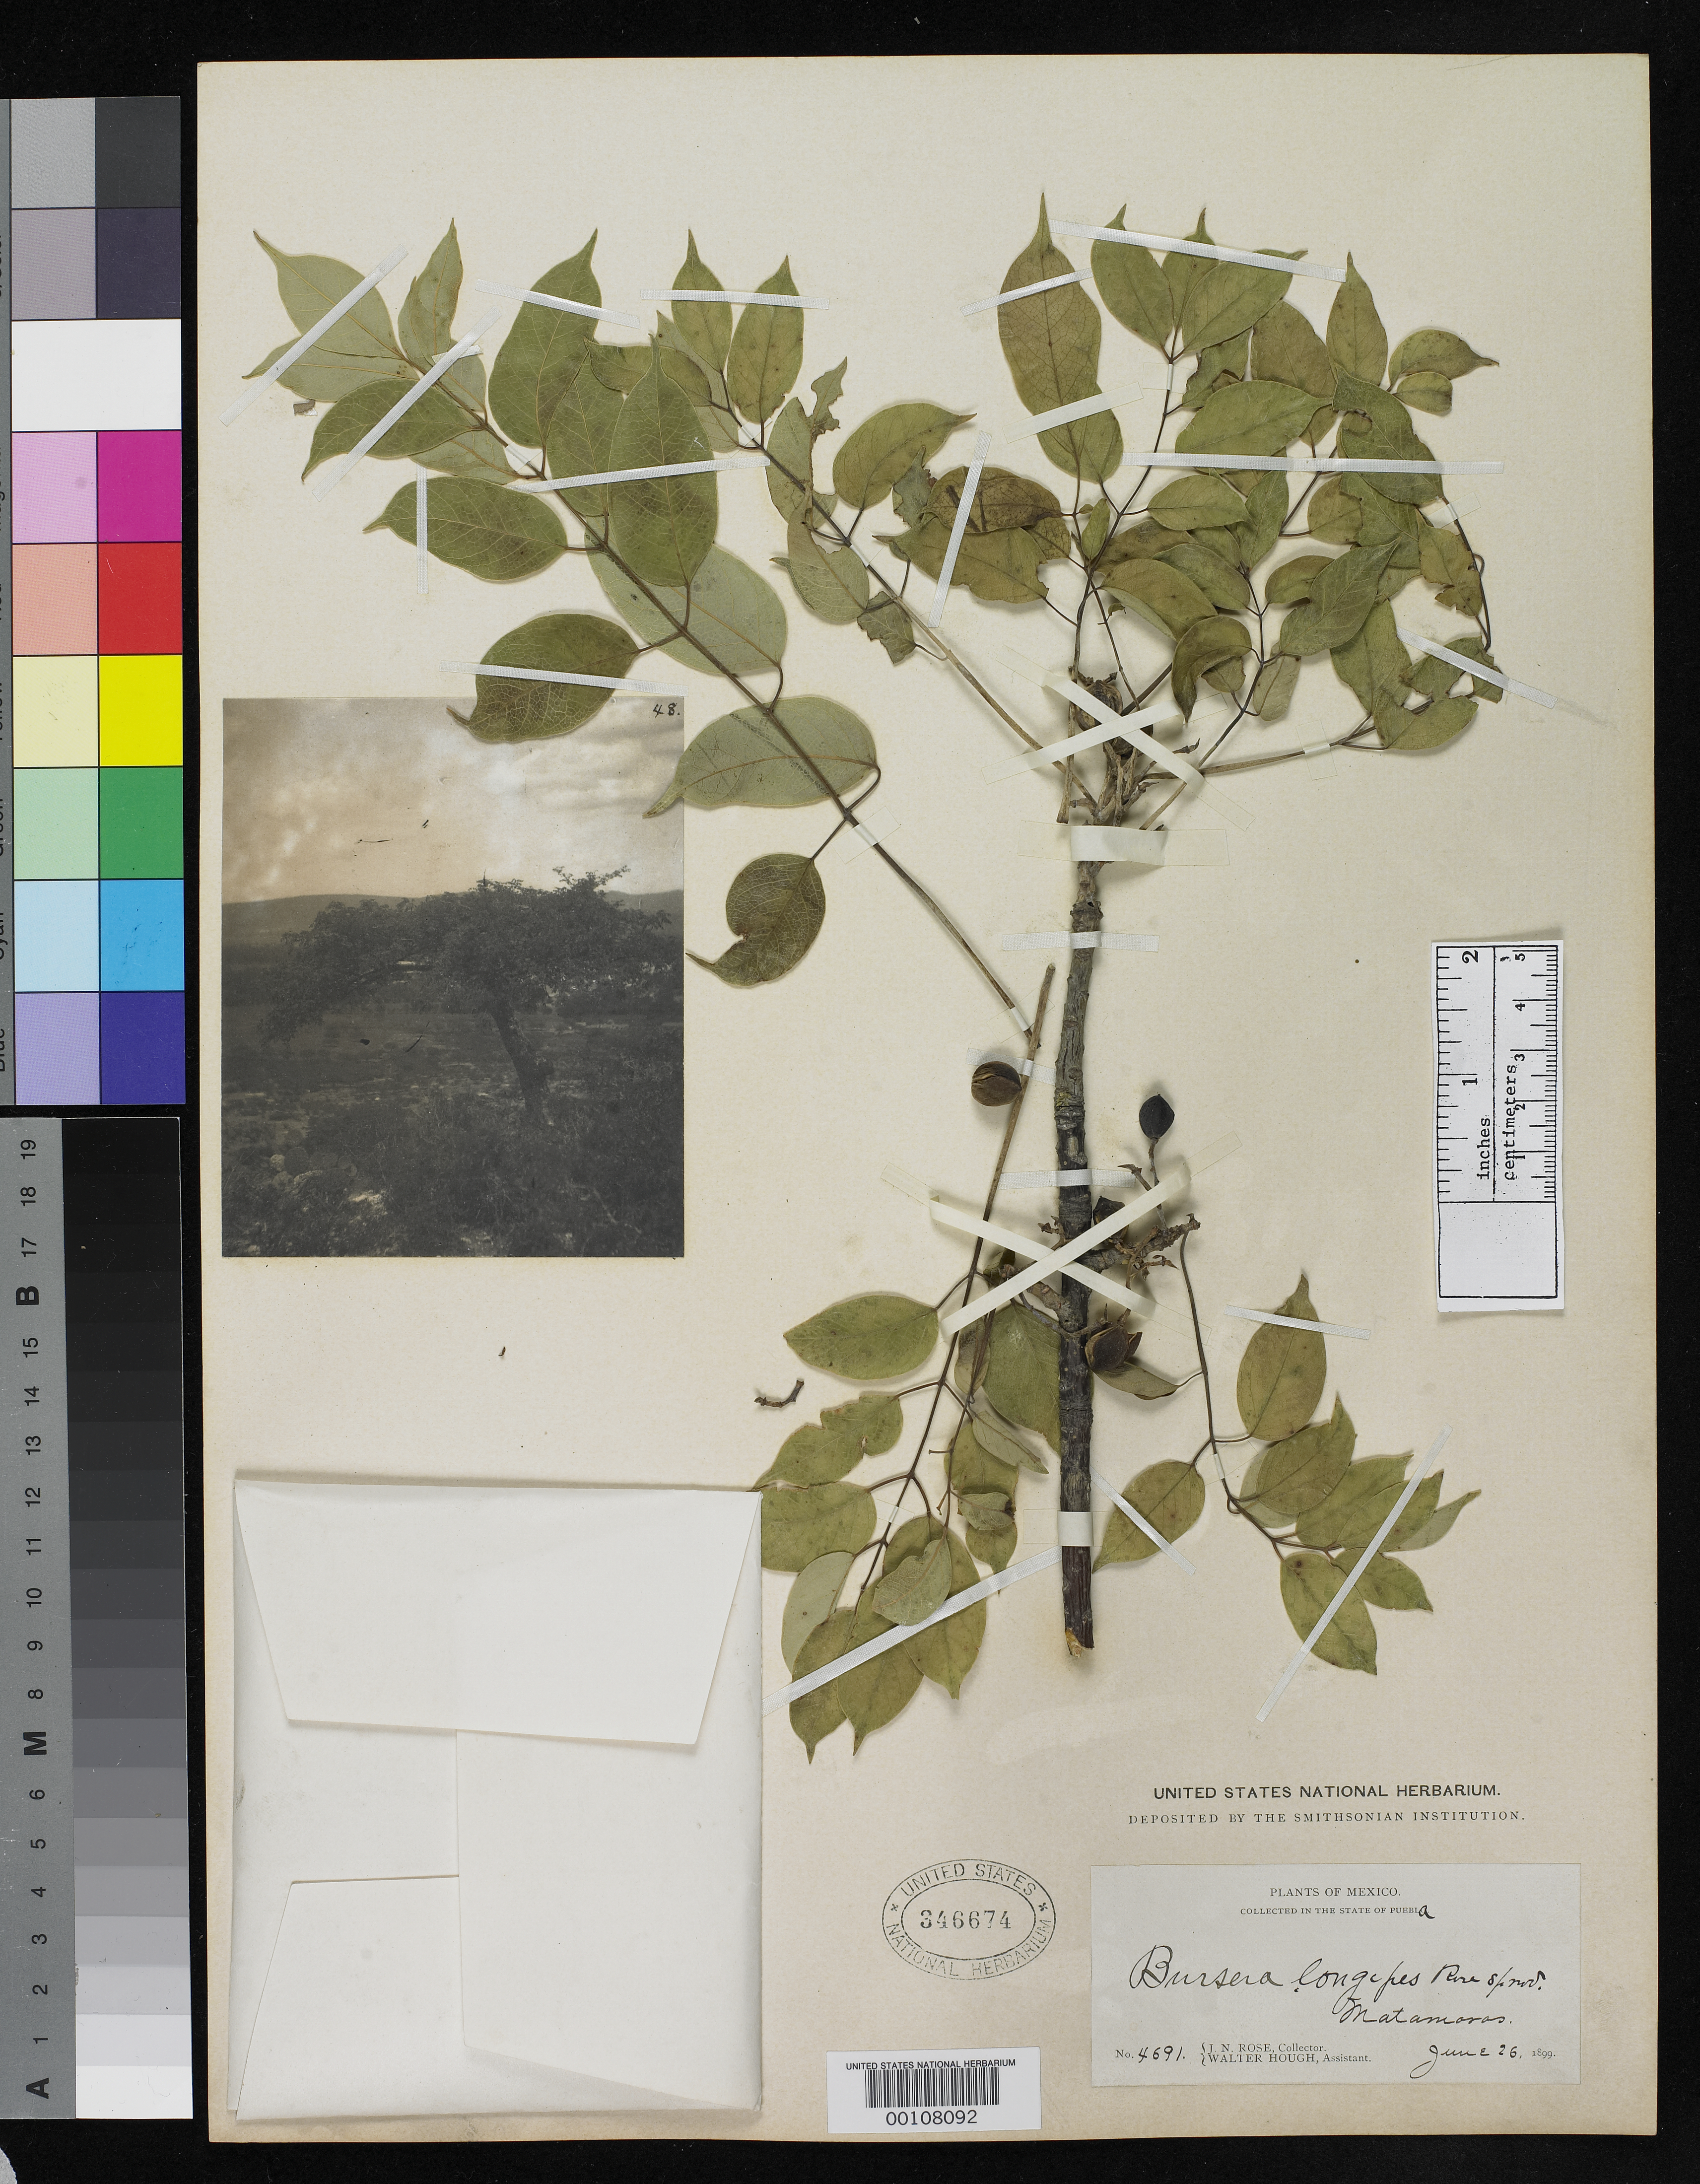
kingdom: Plantae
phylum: Tracheophyta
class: Magnoliopsida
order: Sapindales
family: Burseraceae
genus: Terebinthus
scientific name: Terebinthus longipes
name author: Rose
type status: Holotype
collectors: J. N. Rose & W. Hough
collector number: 4691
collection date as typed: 26 Jun 1899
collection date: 1899-06-26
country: Mexico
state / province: Puebla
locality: On dry hills above Matamoras.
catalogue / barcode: US 346674